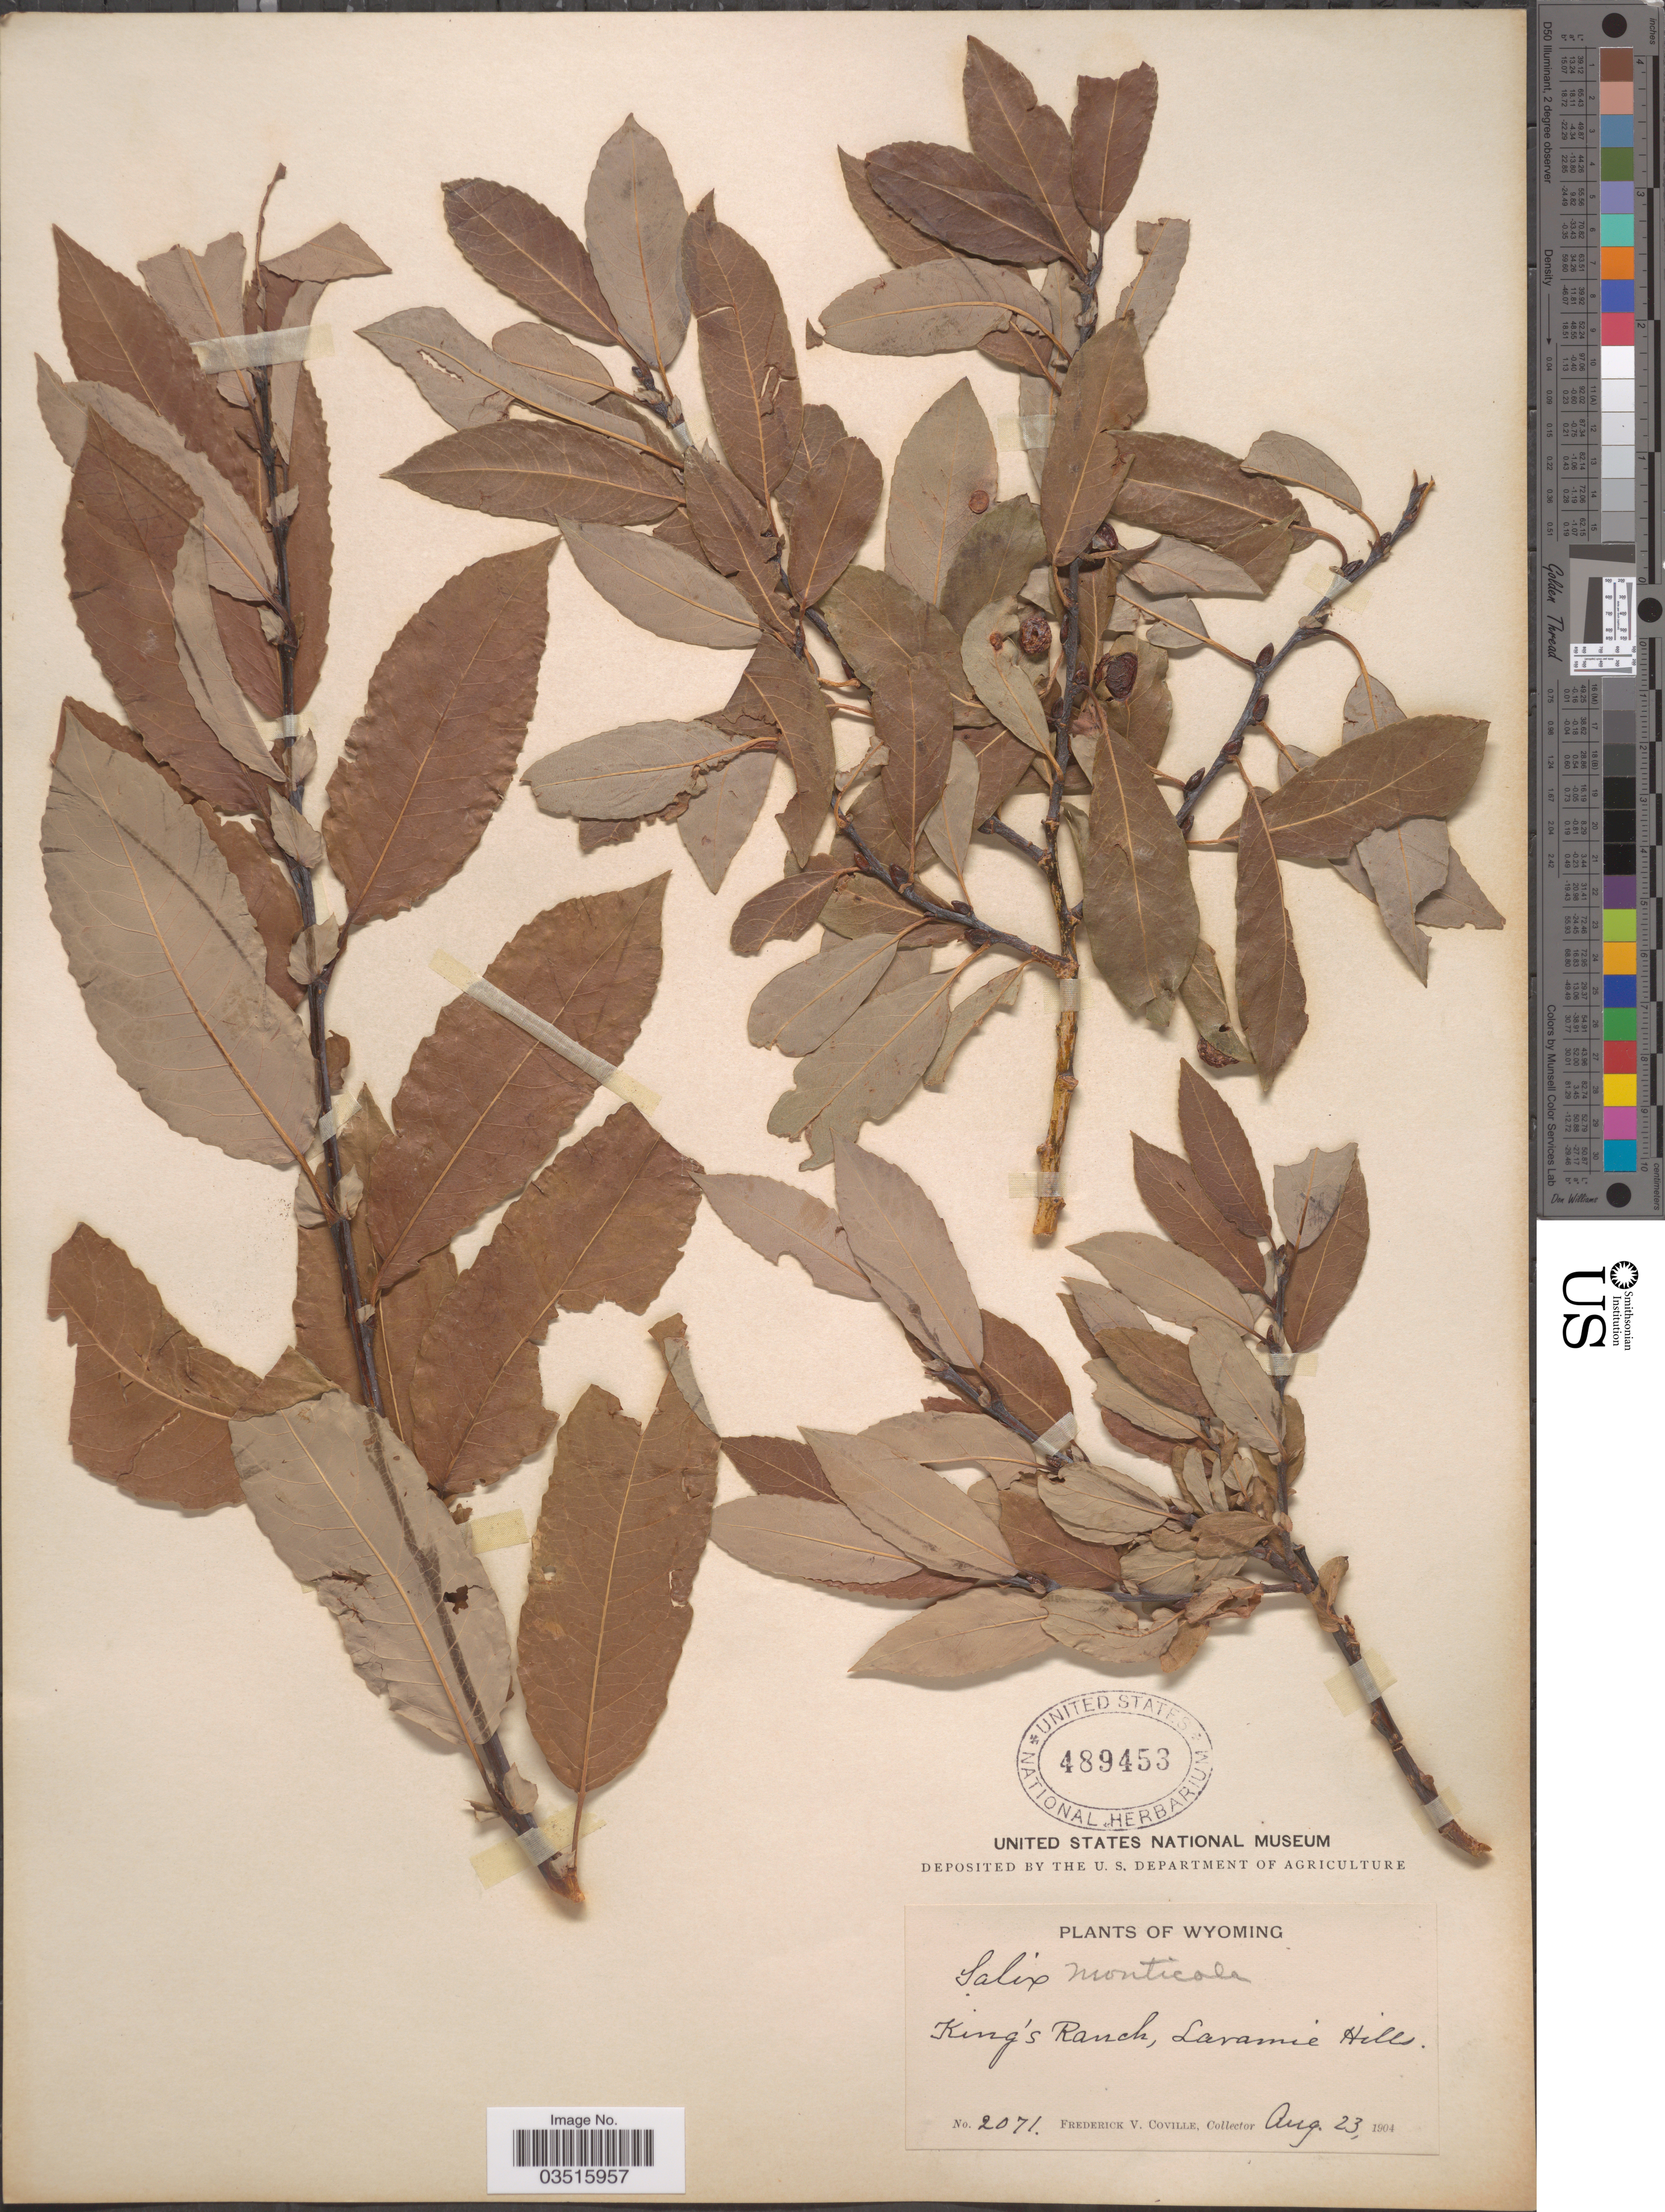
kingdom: Plantae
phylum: Tracheophyta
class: Magnoliopsida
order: Malpighiales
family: Salicaceae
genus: Salix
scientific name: Salix monticola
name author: Bebb.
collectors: F. V. Coville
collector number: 2071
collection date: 1904-08-23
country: United States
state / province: Wyoming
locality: King's Ranch, Laramie Hills.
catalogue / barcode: US 489453